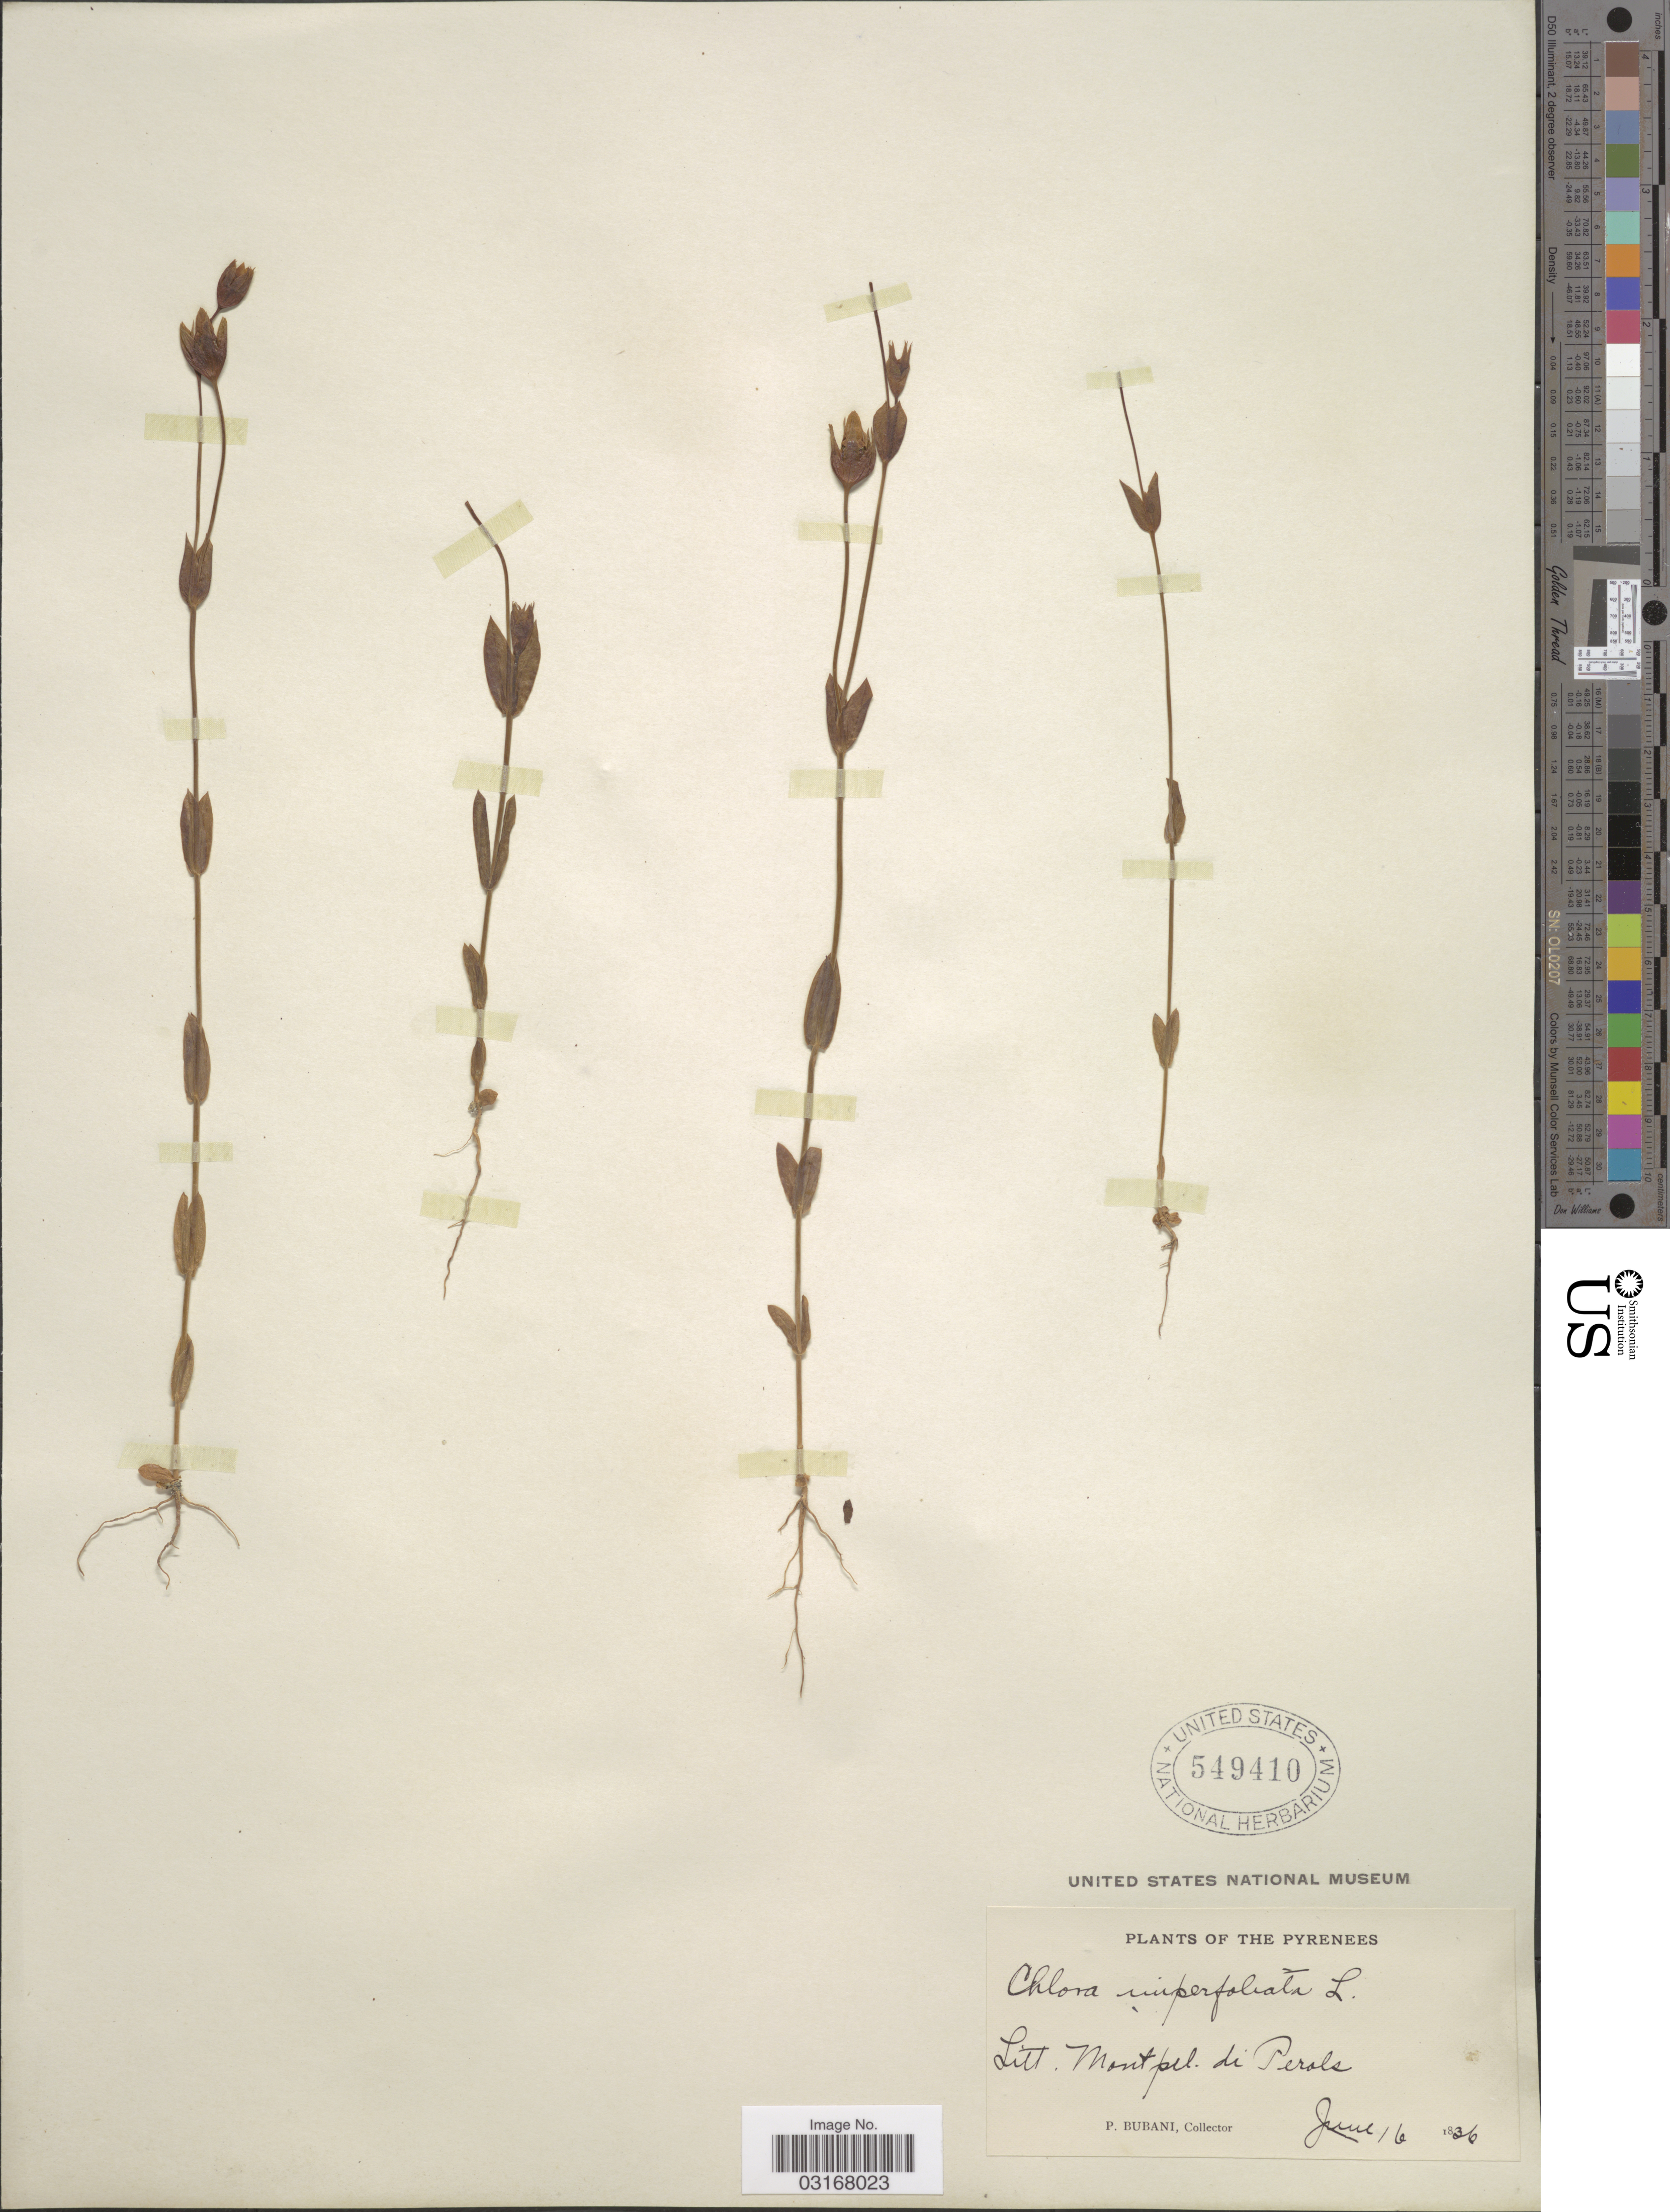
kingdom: Plantae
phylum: Tracheophyta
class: Magnoliopsida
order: Gentianales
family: Gentianaceae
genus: Chlora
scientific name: Chlora perfoliata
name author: (L.) L.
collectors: P. Bubani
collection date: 1836-06-16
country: France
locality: The Pyrenees. Litt. Mont. pel. di Perols.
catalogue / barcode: US 549410